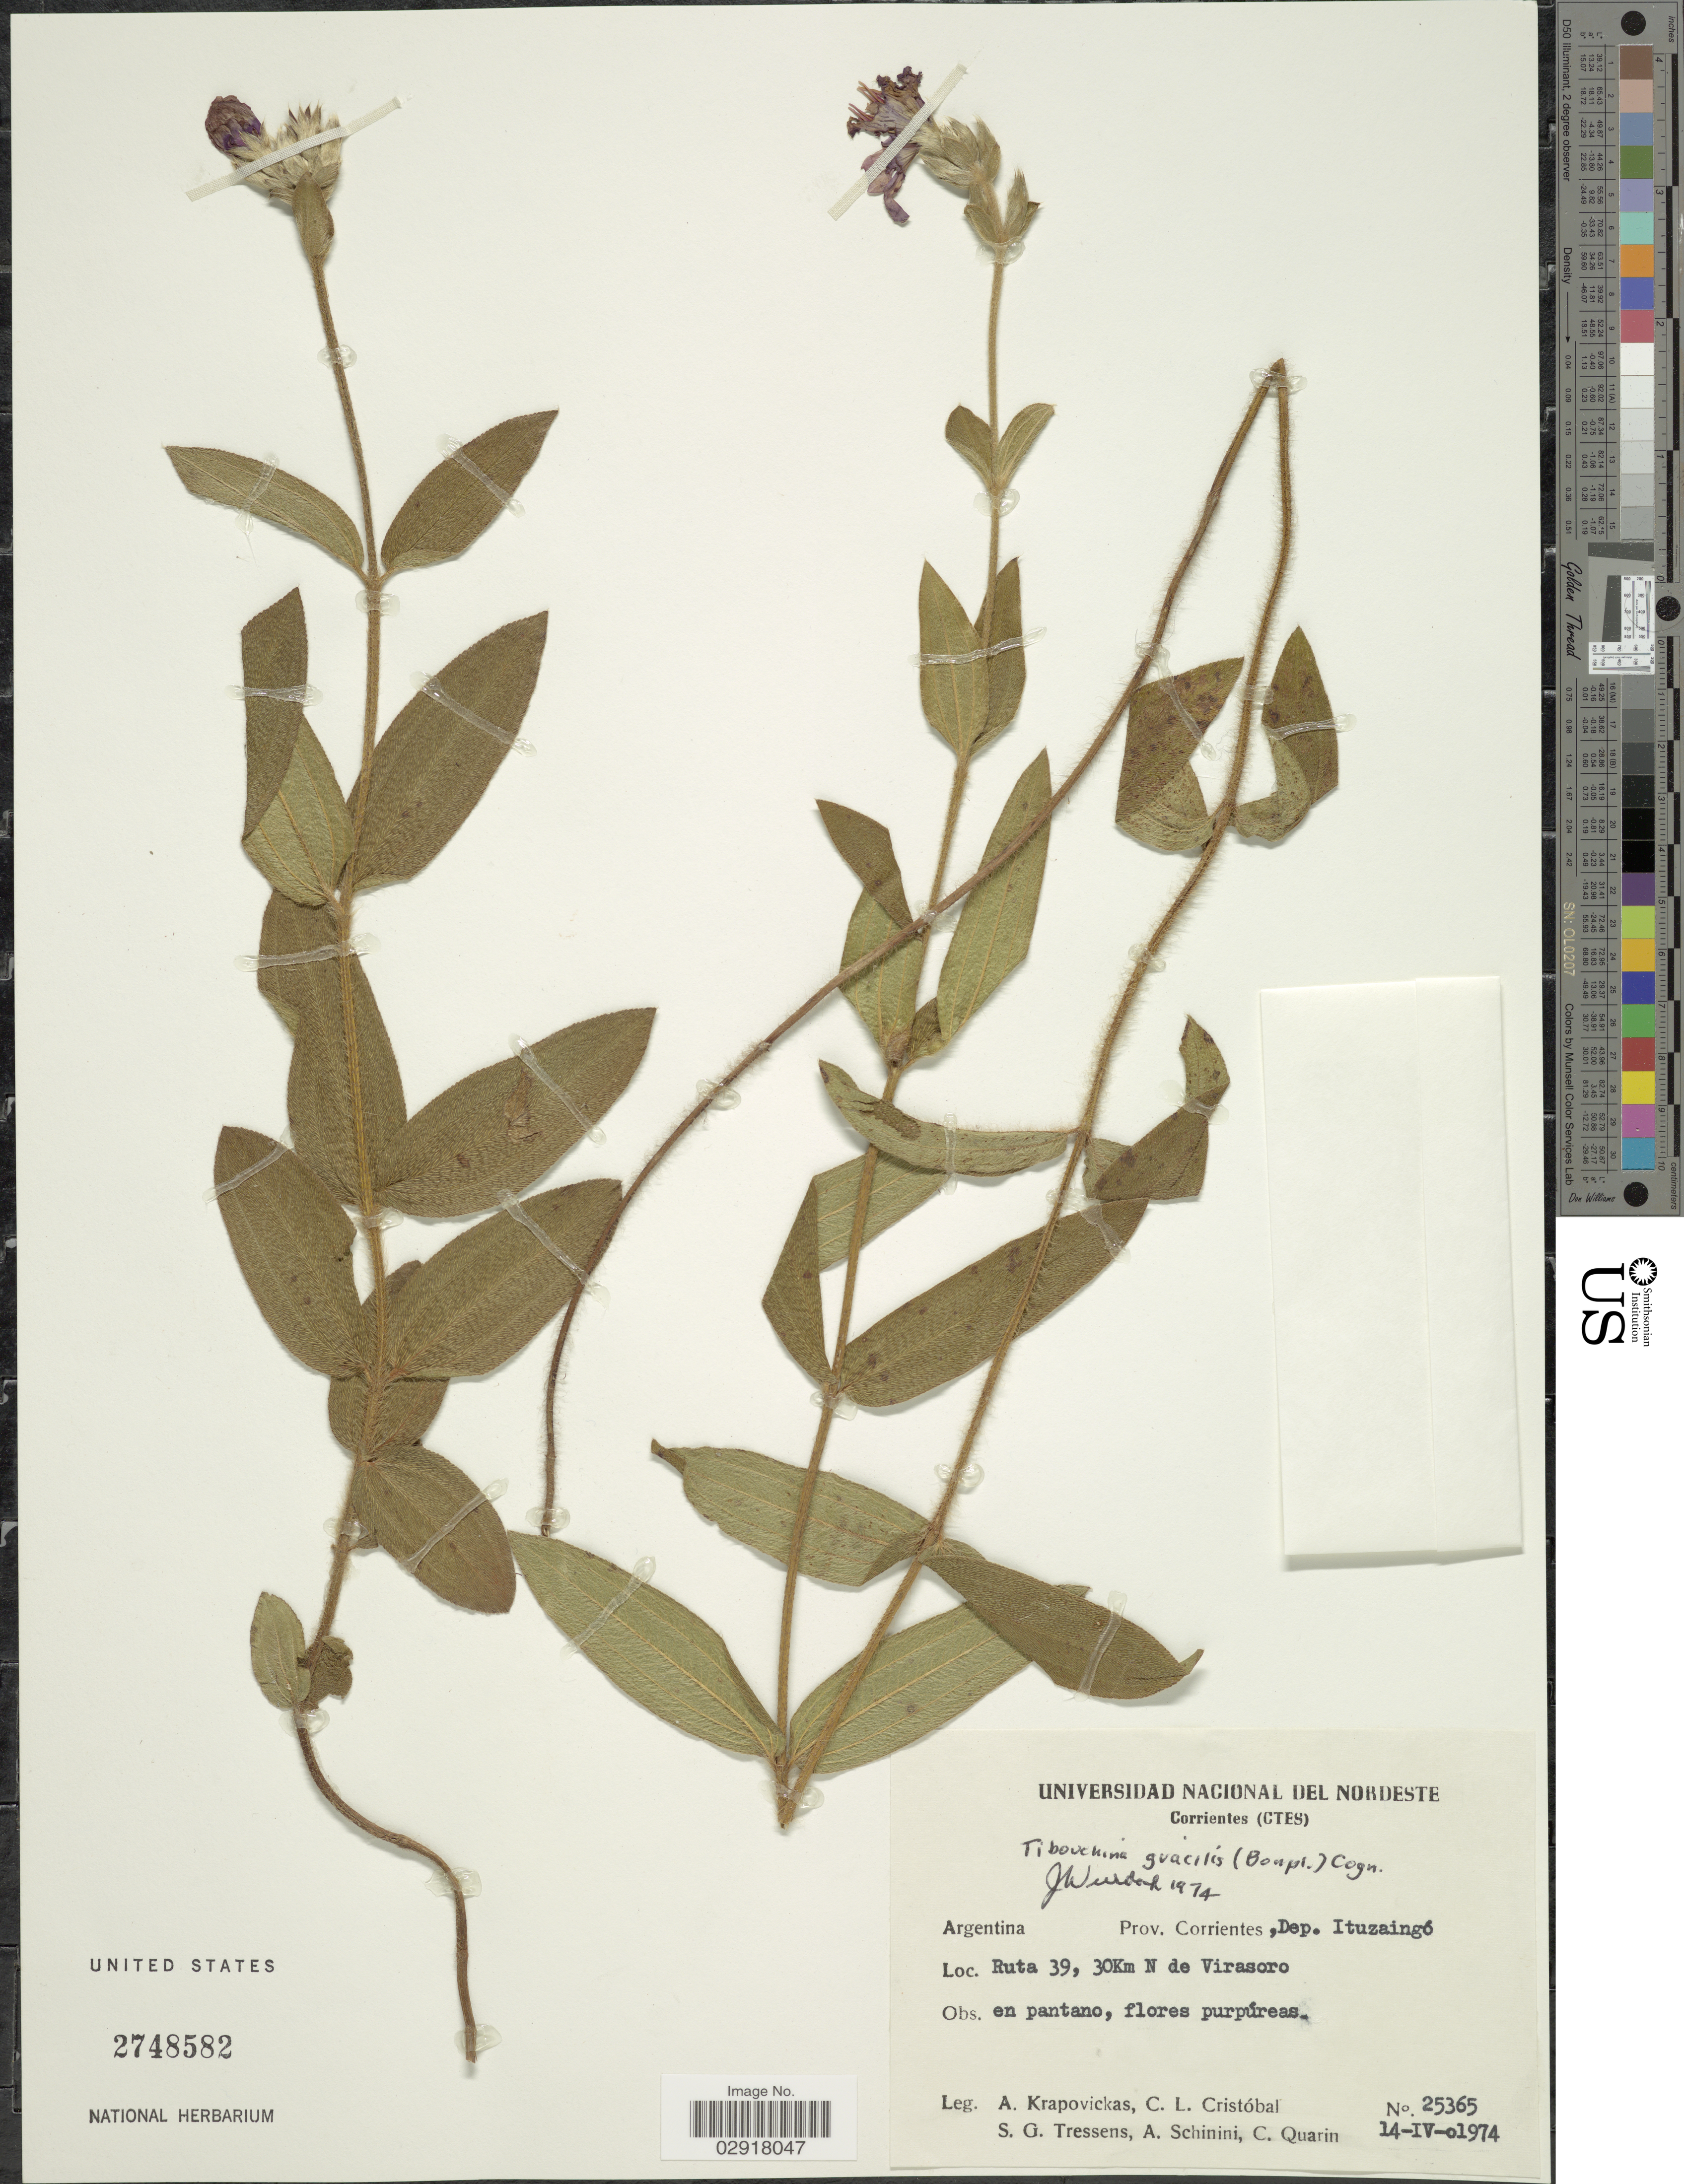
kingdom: Plantae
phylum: Tracheophyta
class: Magnoliopsida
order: Myrtales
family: Melastomataceae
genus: Chaetogastra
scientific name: Chaetogastra gracilis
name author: (Bonpl.) DC.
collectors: A. Krapovickas, C. Cristobal, S. Tressens, A. Schinini & C. Quarin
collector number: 25365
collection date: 1974-04-14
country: Argentina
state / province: Corrientes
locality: Dep. Ituzaingó. Ruta 39, 30Km N de Virasoro.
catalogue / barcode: US 2748582